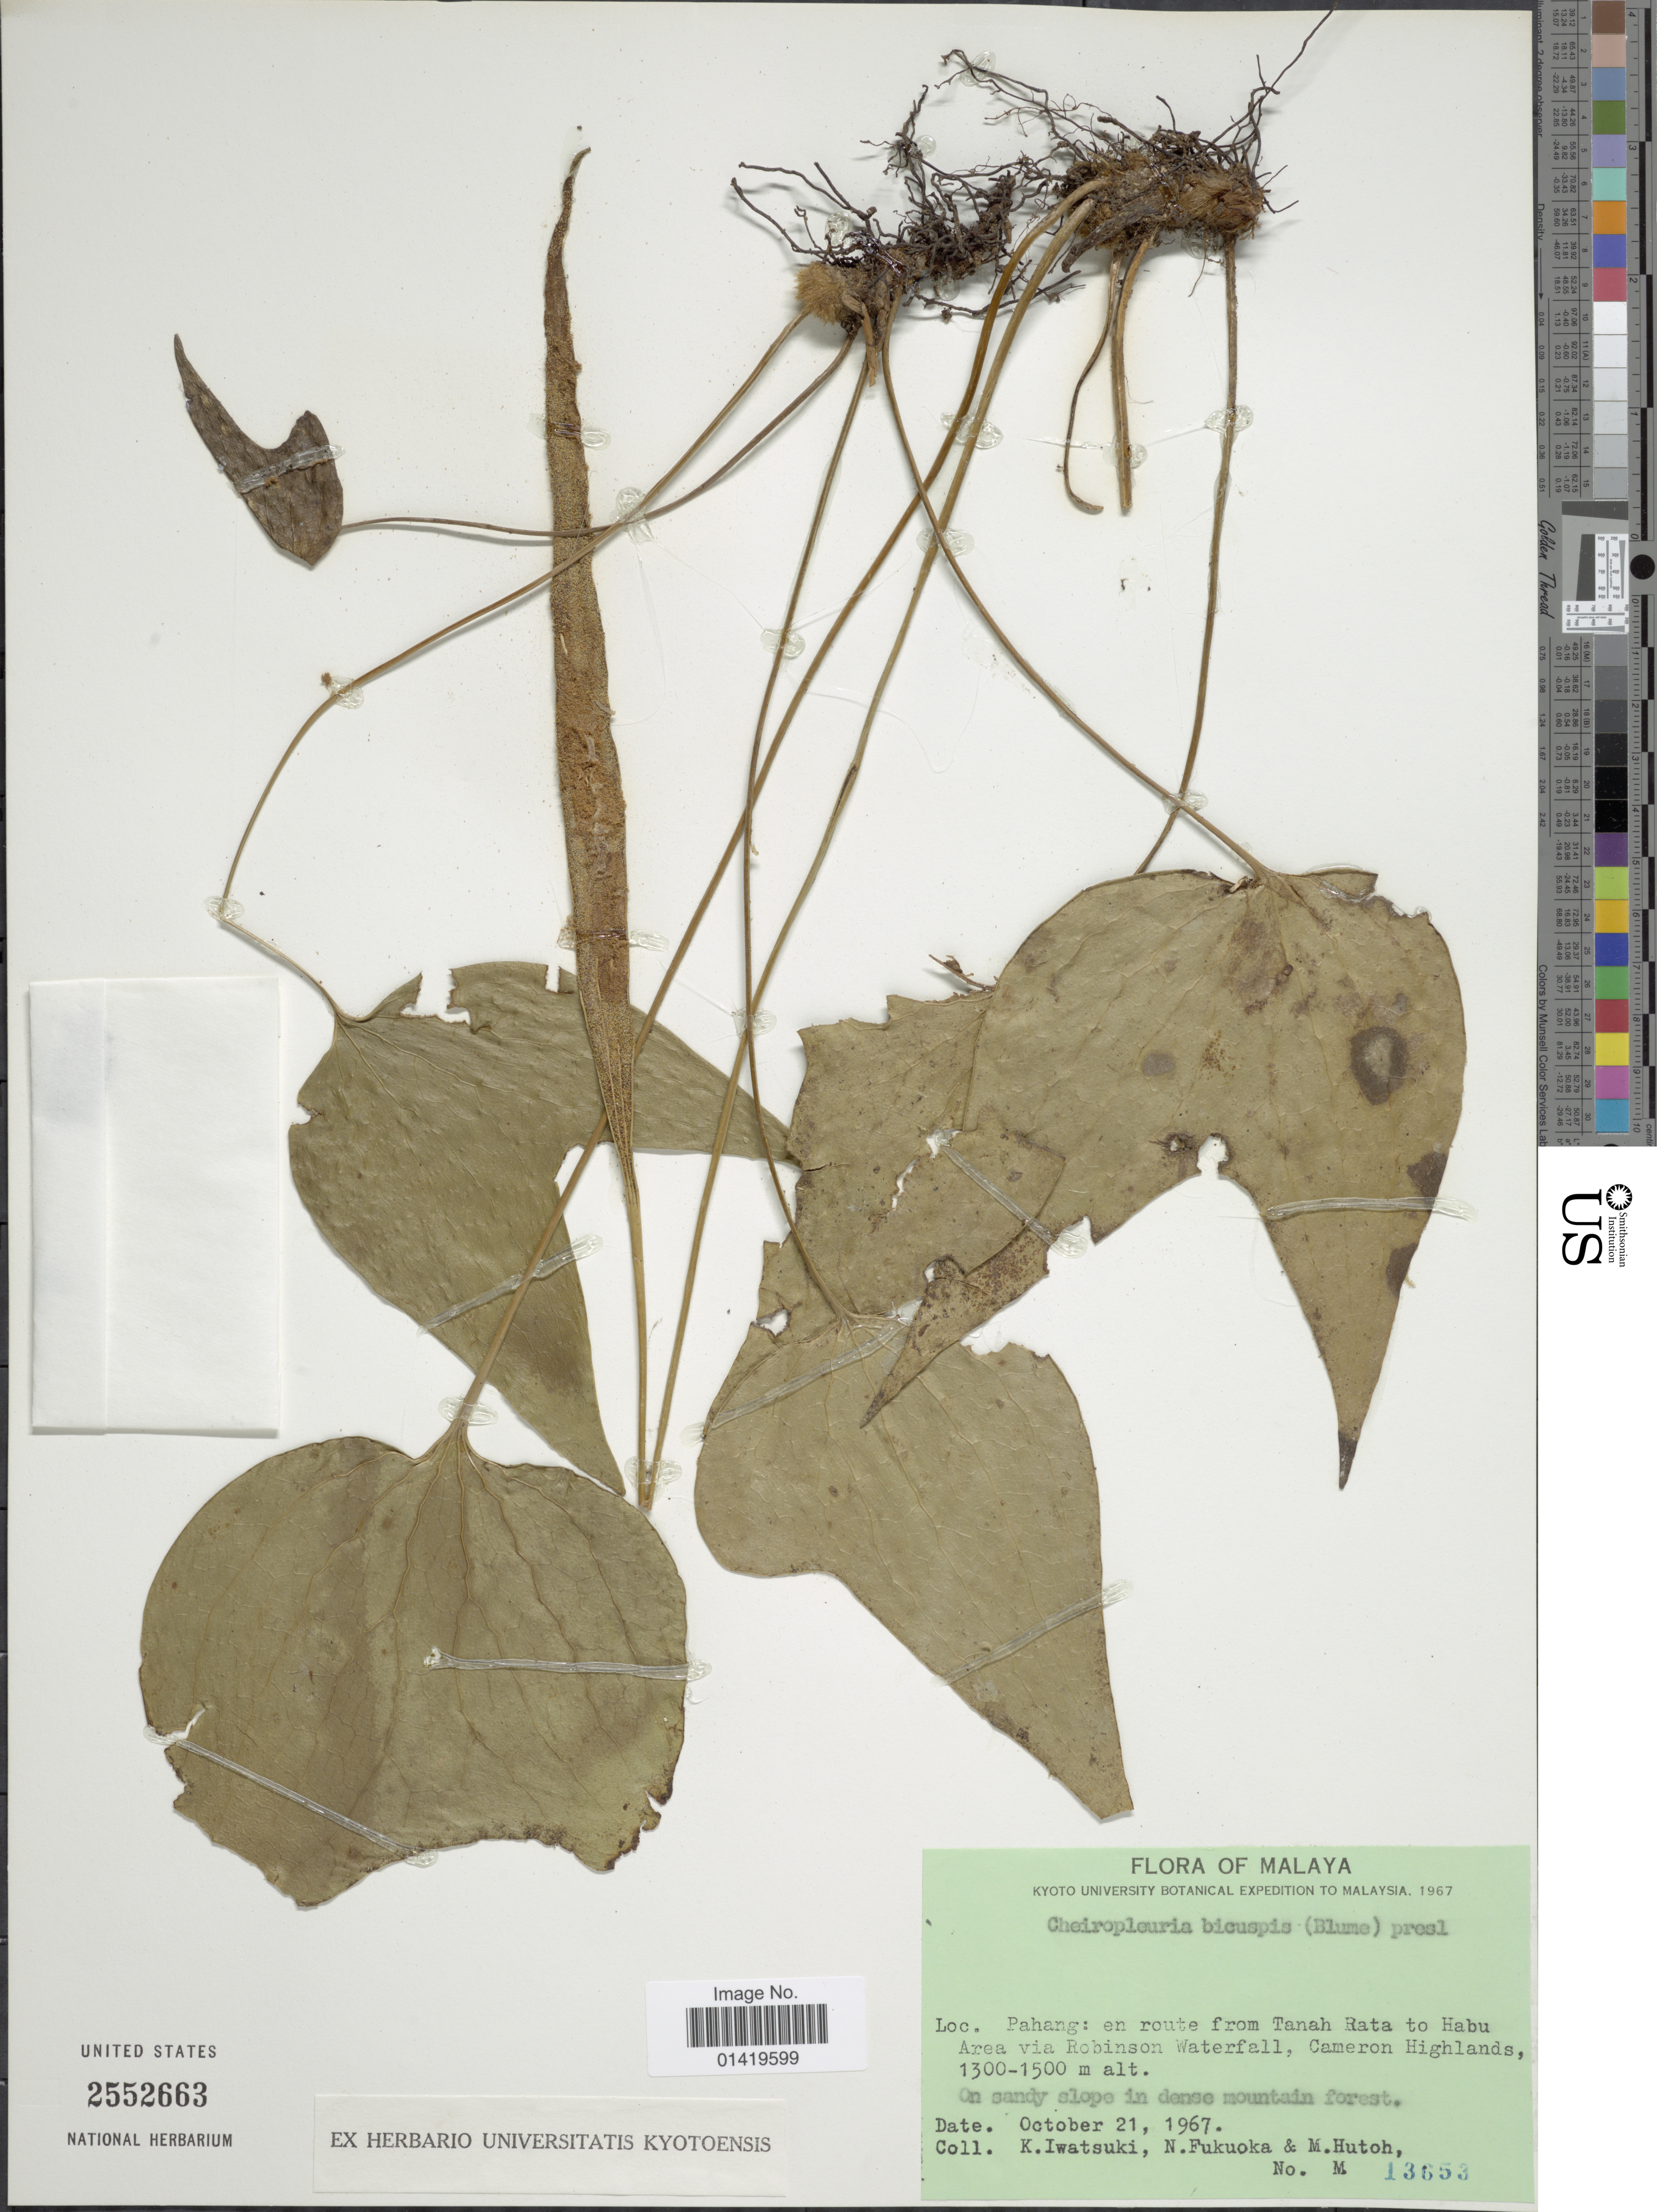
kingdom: Plantae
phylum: Tracheophyta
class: Polypodiopsida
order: Gleicheniales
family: Dipteridaceae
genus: Cheiropleuria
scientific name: Cheiropleuria bicuspis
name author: (Blume) C. Presl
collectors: K. Iwatsuki, N. Fukuoka & M. Hutoh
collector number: M 13653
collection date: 1967-10-21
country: Malaysia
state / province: Pahang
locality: Pahang: en route from Tanah Rata to Habu Area via Robinson Waterfall Cameron Highlands. Malaya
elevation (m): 1300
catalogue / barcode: US 2552663